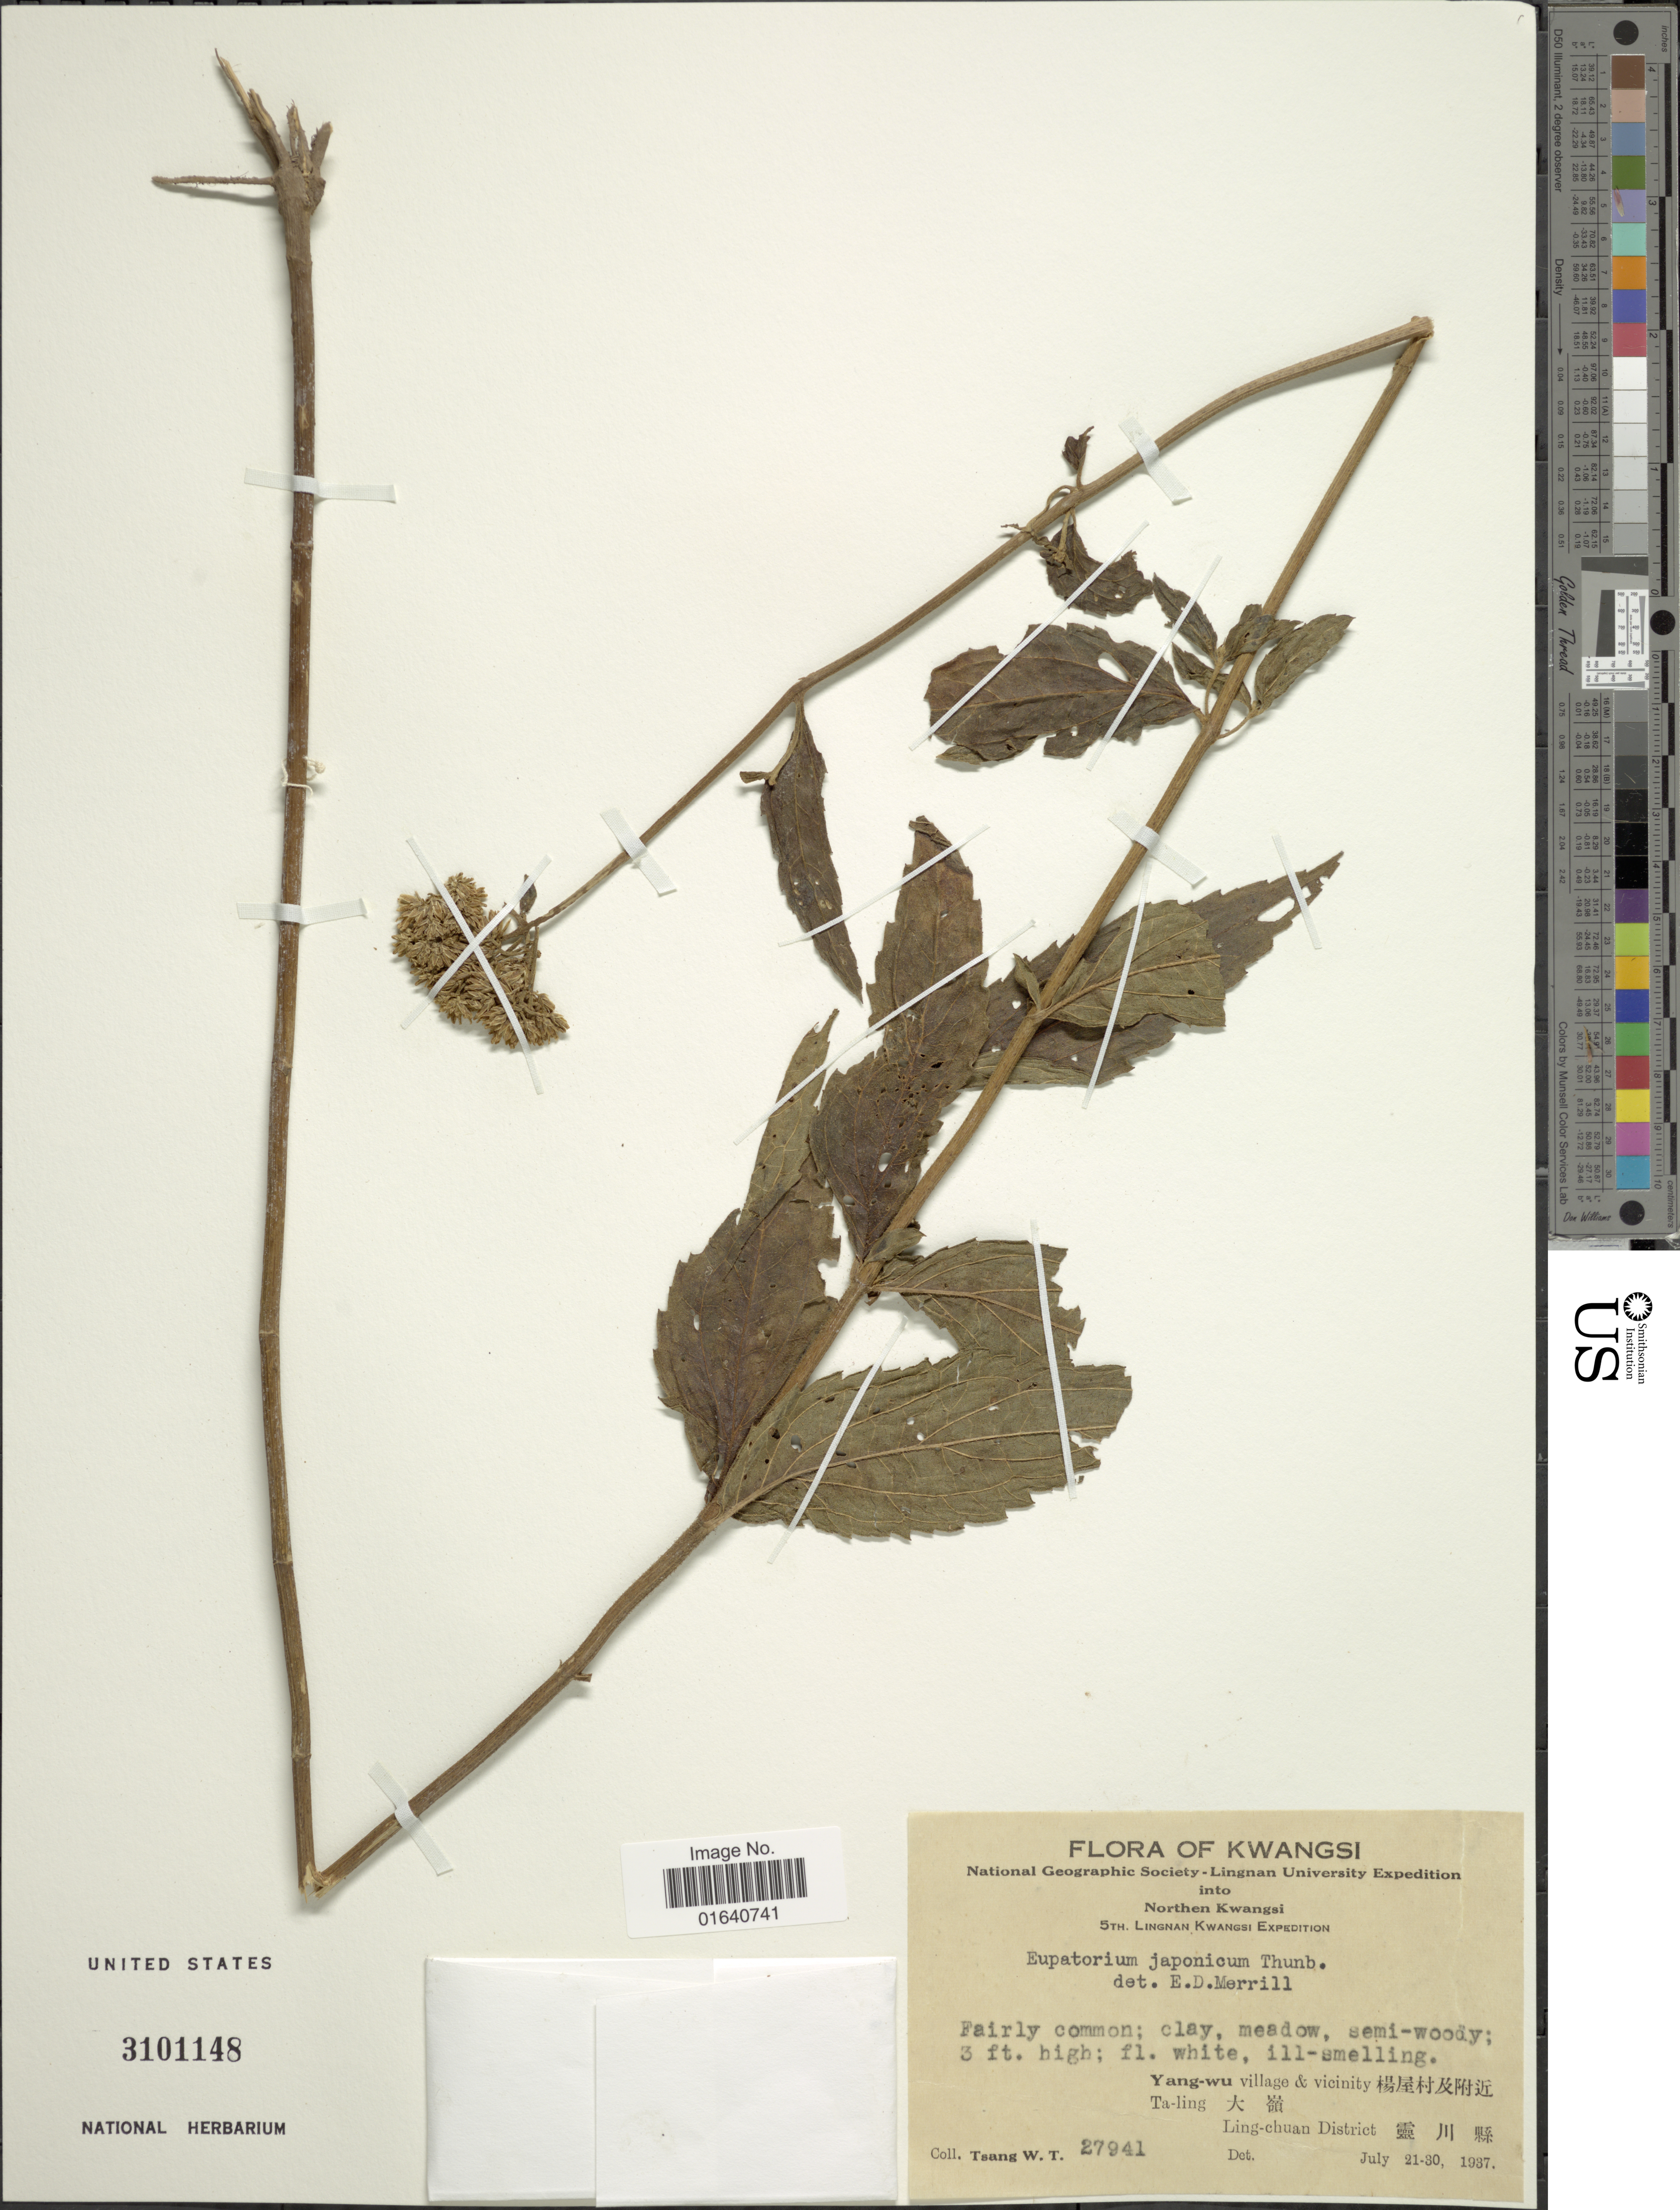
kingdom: Plantae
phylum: Tracheophyta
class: Magnoliopsida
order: Asterales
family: Asteraceae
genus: Eupatorium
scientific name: Eupatorium japonicum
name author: Thunb.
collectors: W. T. Tsang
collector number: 27941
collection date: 1937-07-21/1937-07-30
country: China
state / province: Guangxi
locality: Kwasi,Yang-wu village & vicinity, Ta-ling, Ling-chuan District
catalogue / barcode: US 3101148